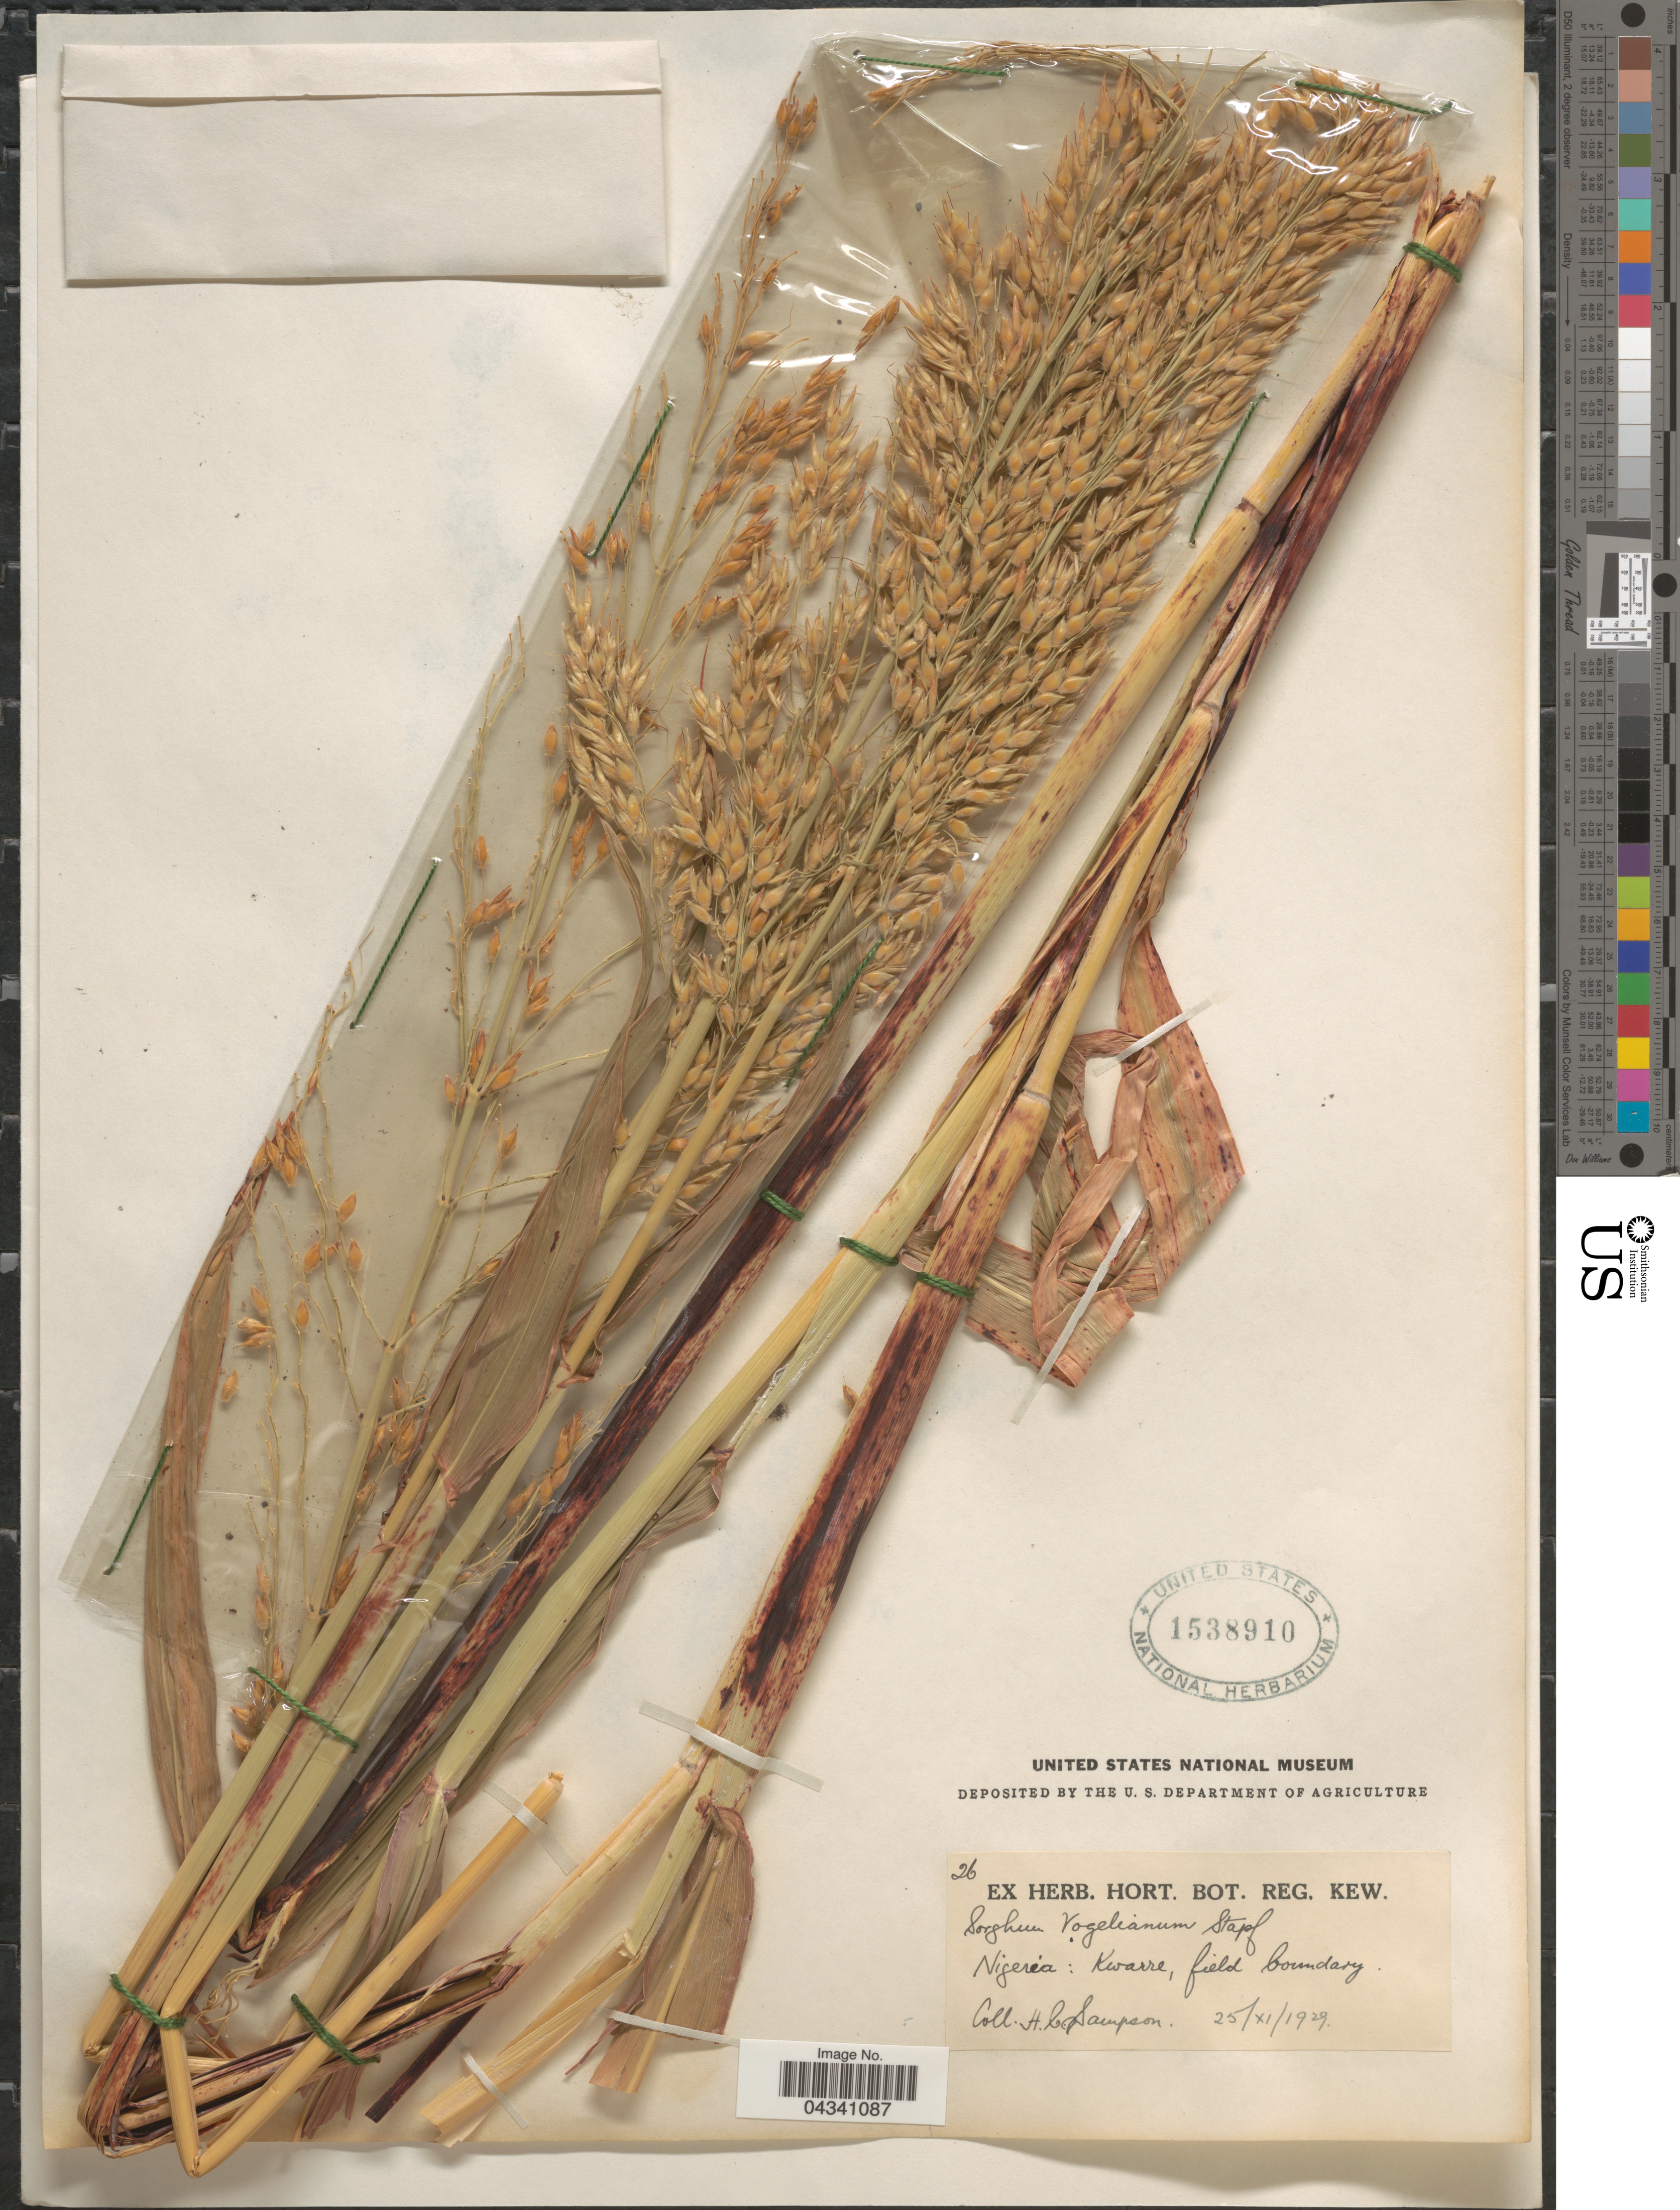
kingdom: Plantae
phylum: Tracheophyta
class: Liliopsida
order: Poales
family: Poaceae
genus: Sorghum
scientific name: Sorghum arundinaceum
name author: (Desv.) Stapf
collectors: H. Sampson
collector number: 26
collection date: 1929-11-25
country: Nigeria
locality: Kwarre, field boundary.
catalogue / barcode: US 1538910